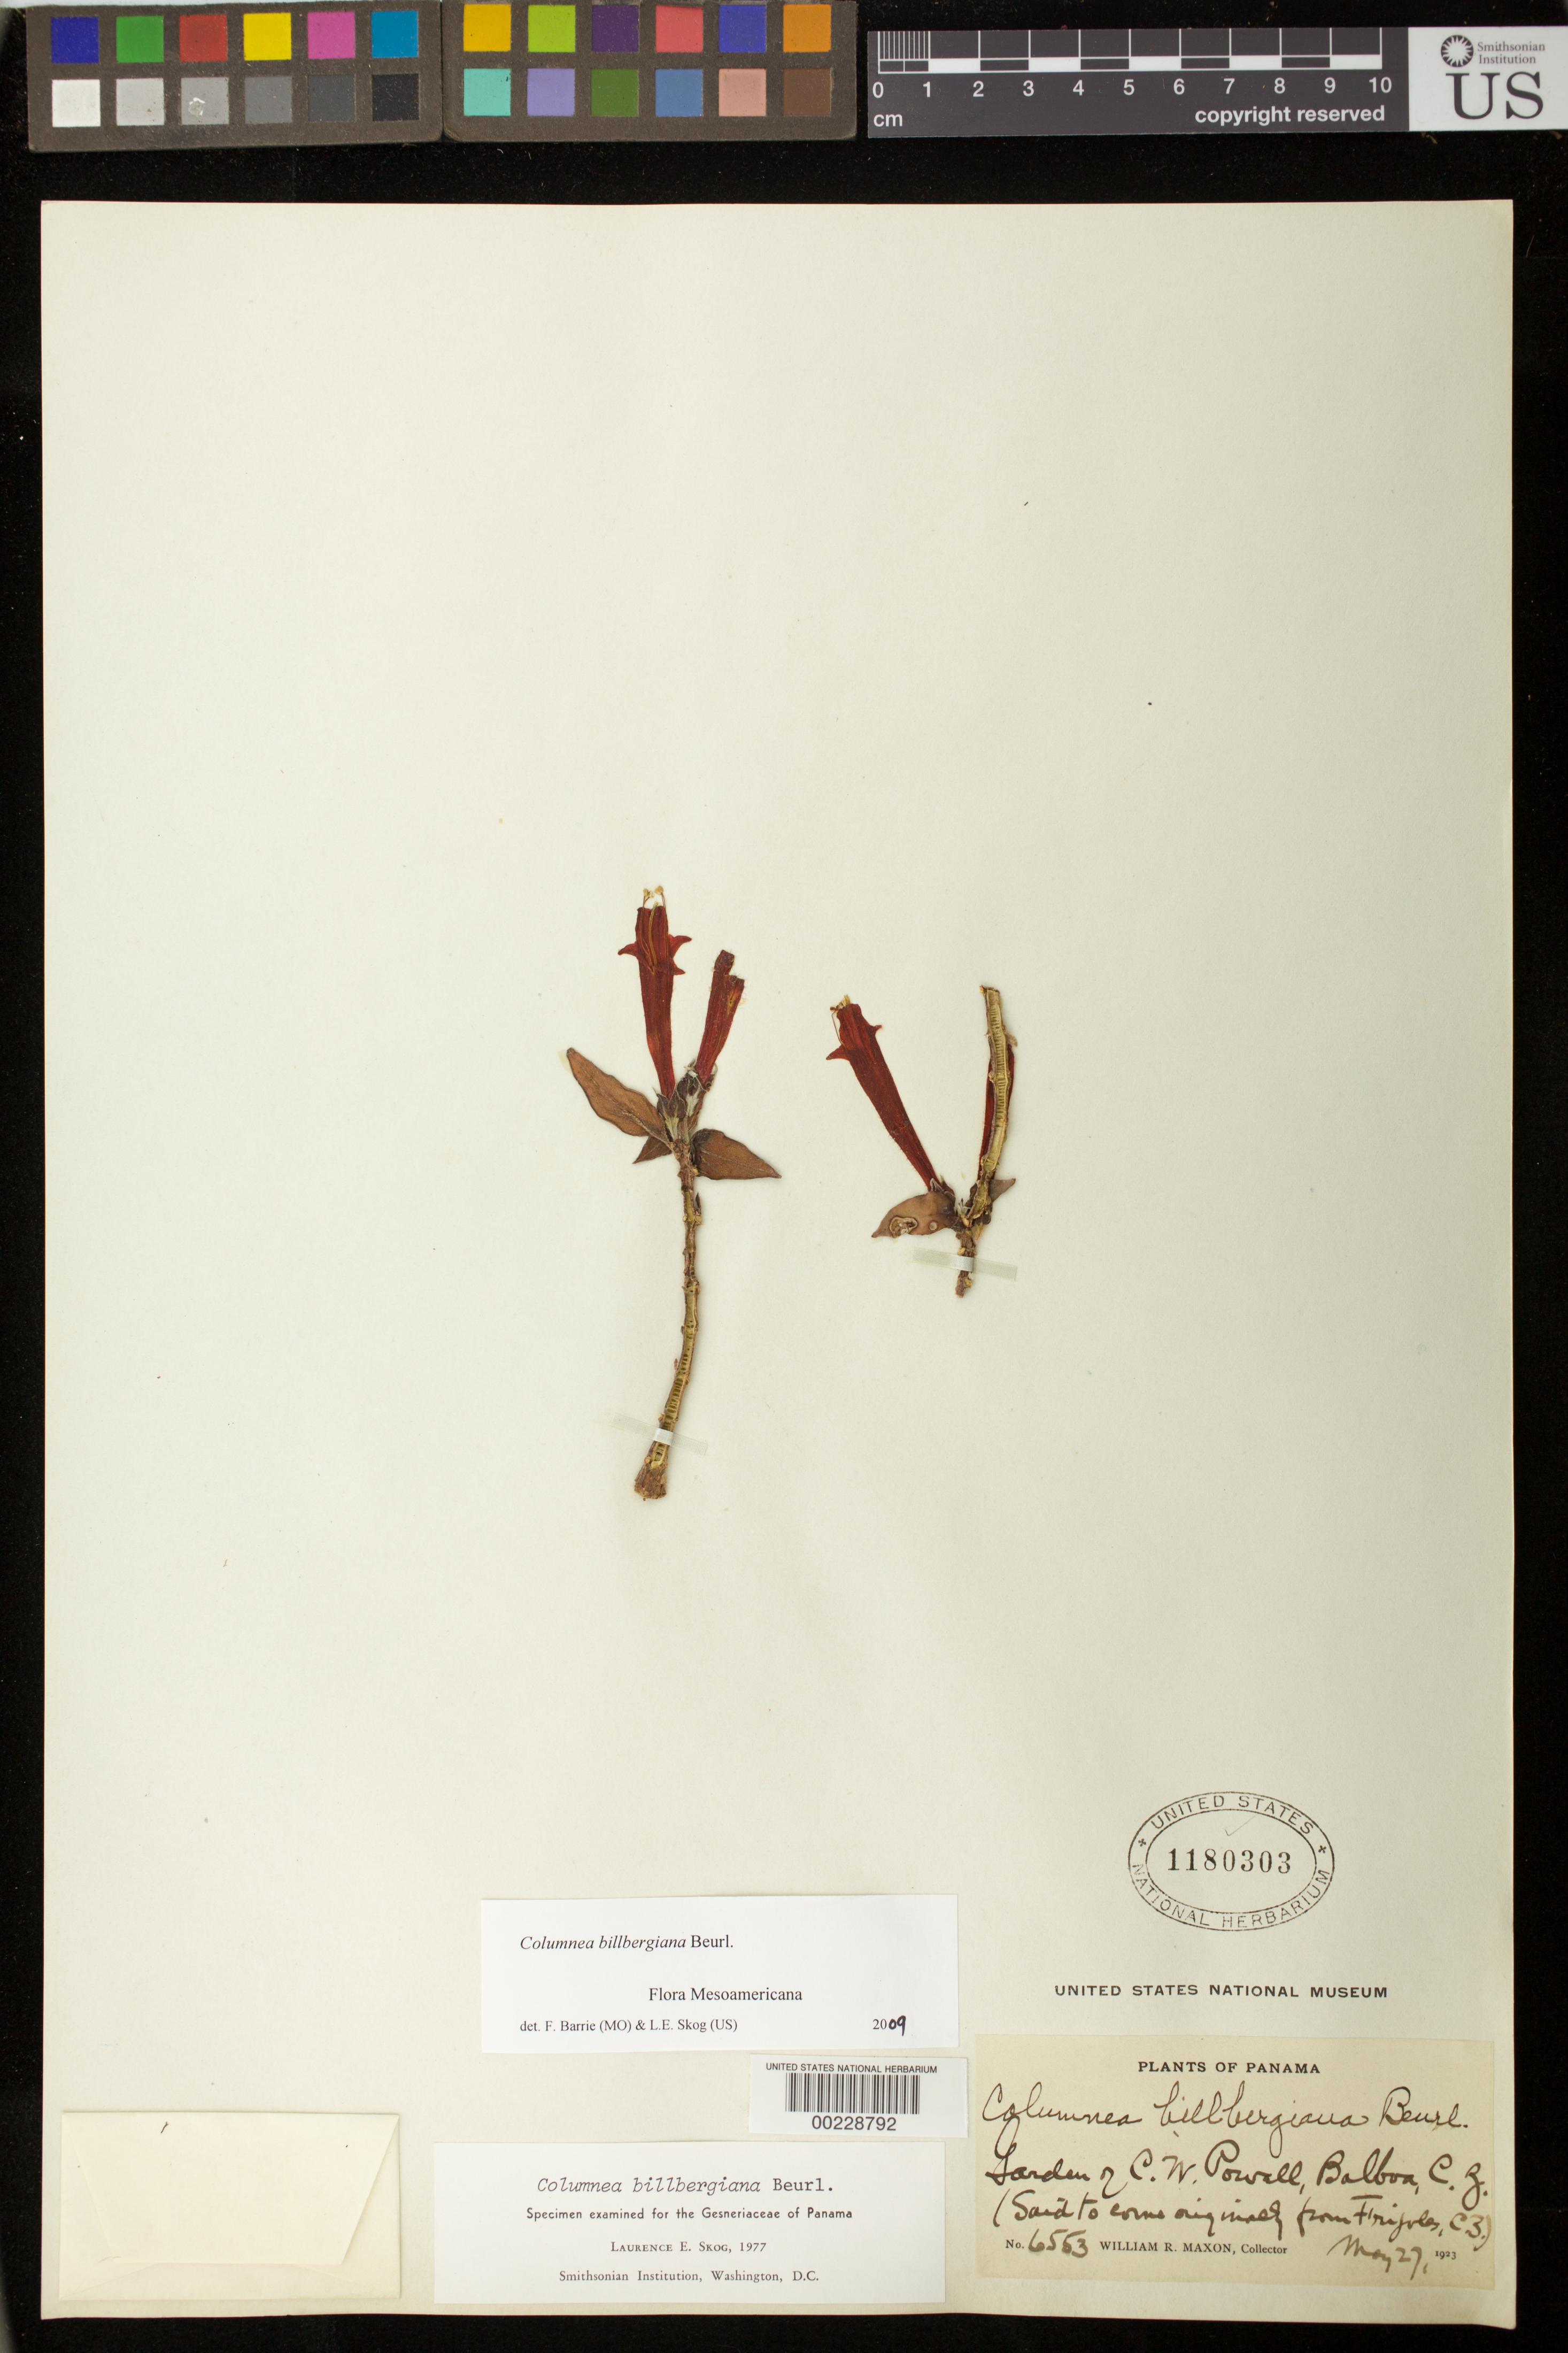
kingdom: Plantae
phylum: Tracheophyta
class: Magnoliopsida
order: Lamiales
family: Gesneriaceae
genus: Columnea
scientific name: Columnea billbergiana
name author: Beurl.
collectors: W. R. Maxon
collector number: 6553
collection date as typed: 27 May 1923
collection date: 1923-05-27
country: Panama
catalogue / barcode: US 1180303